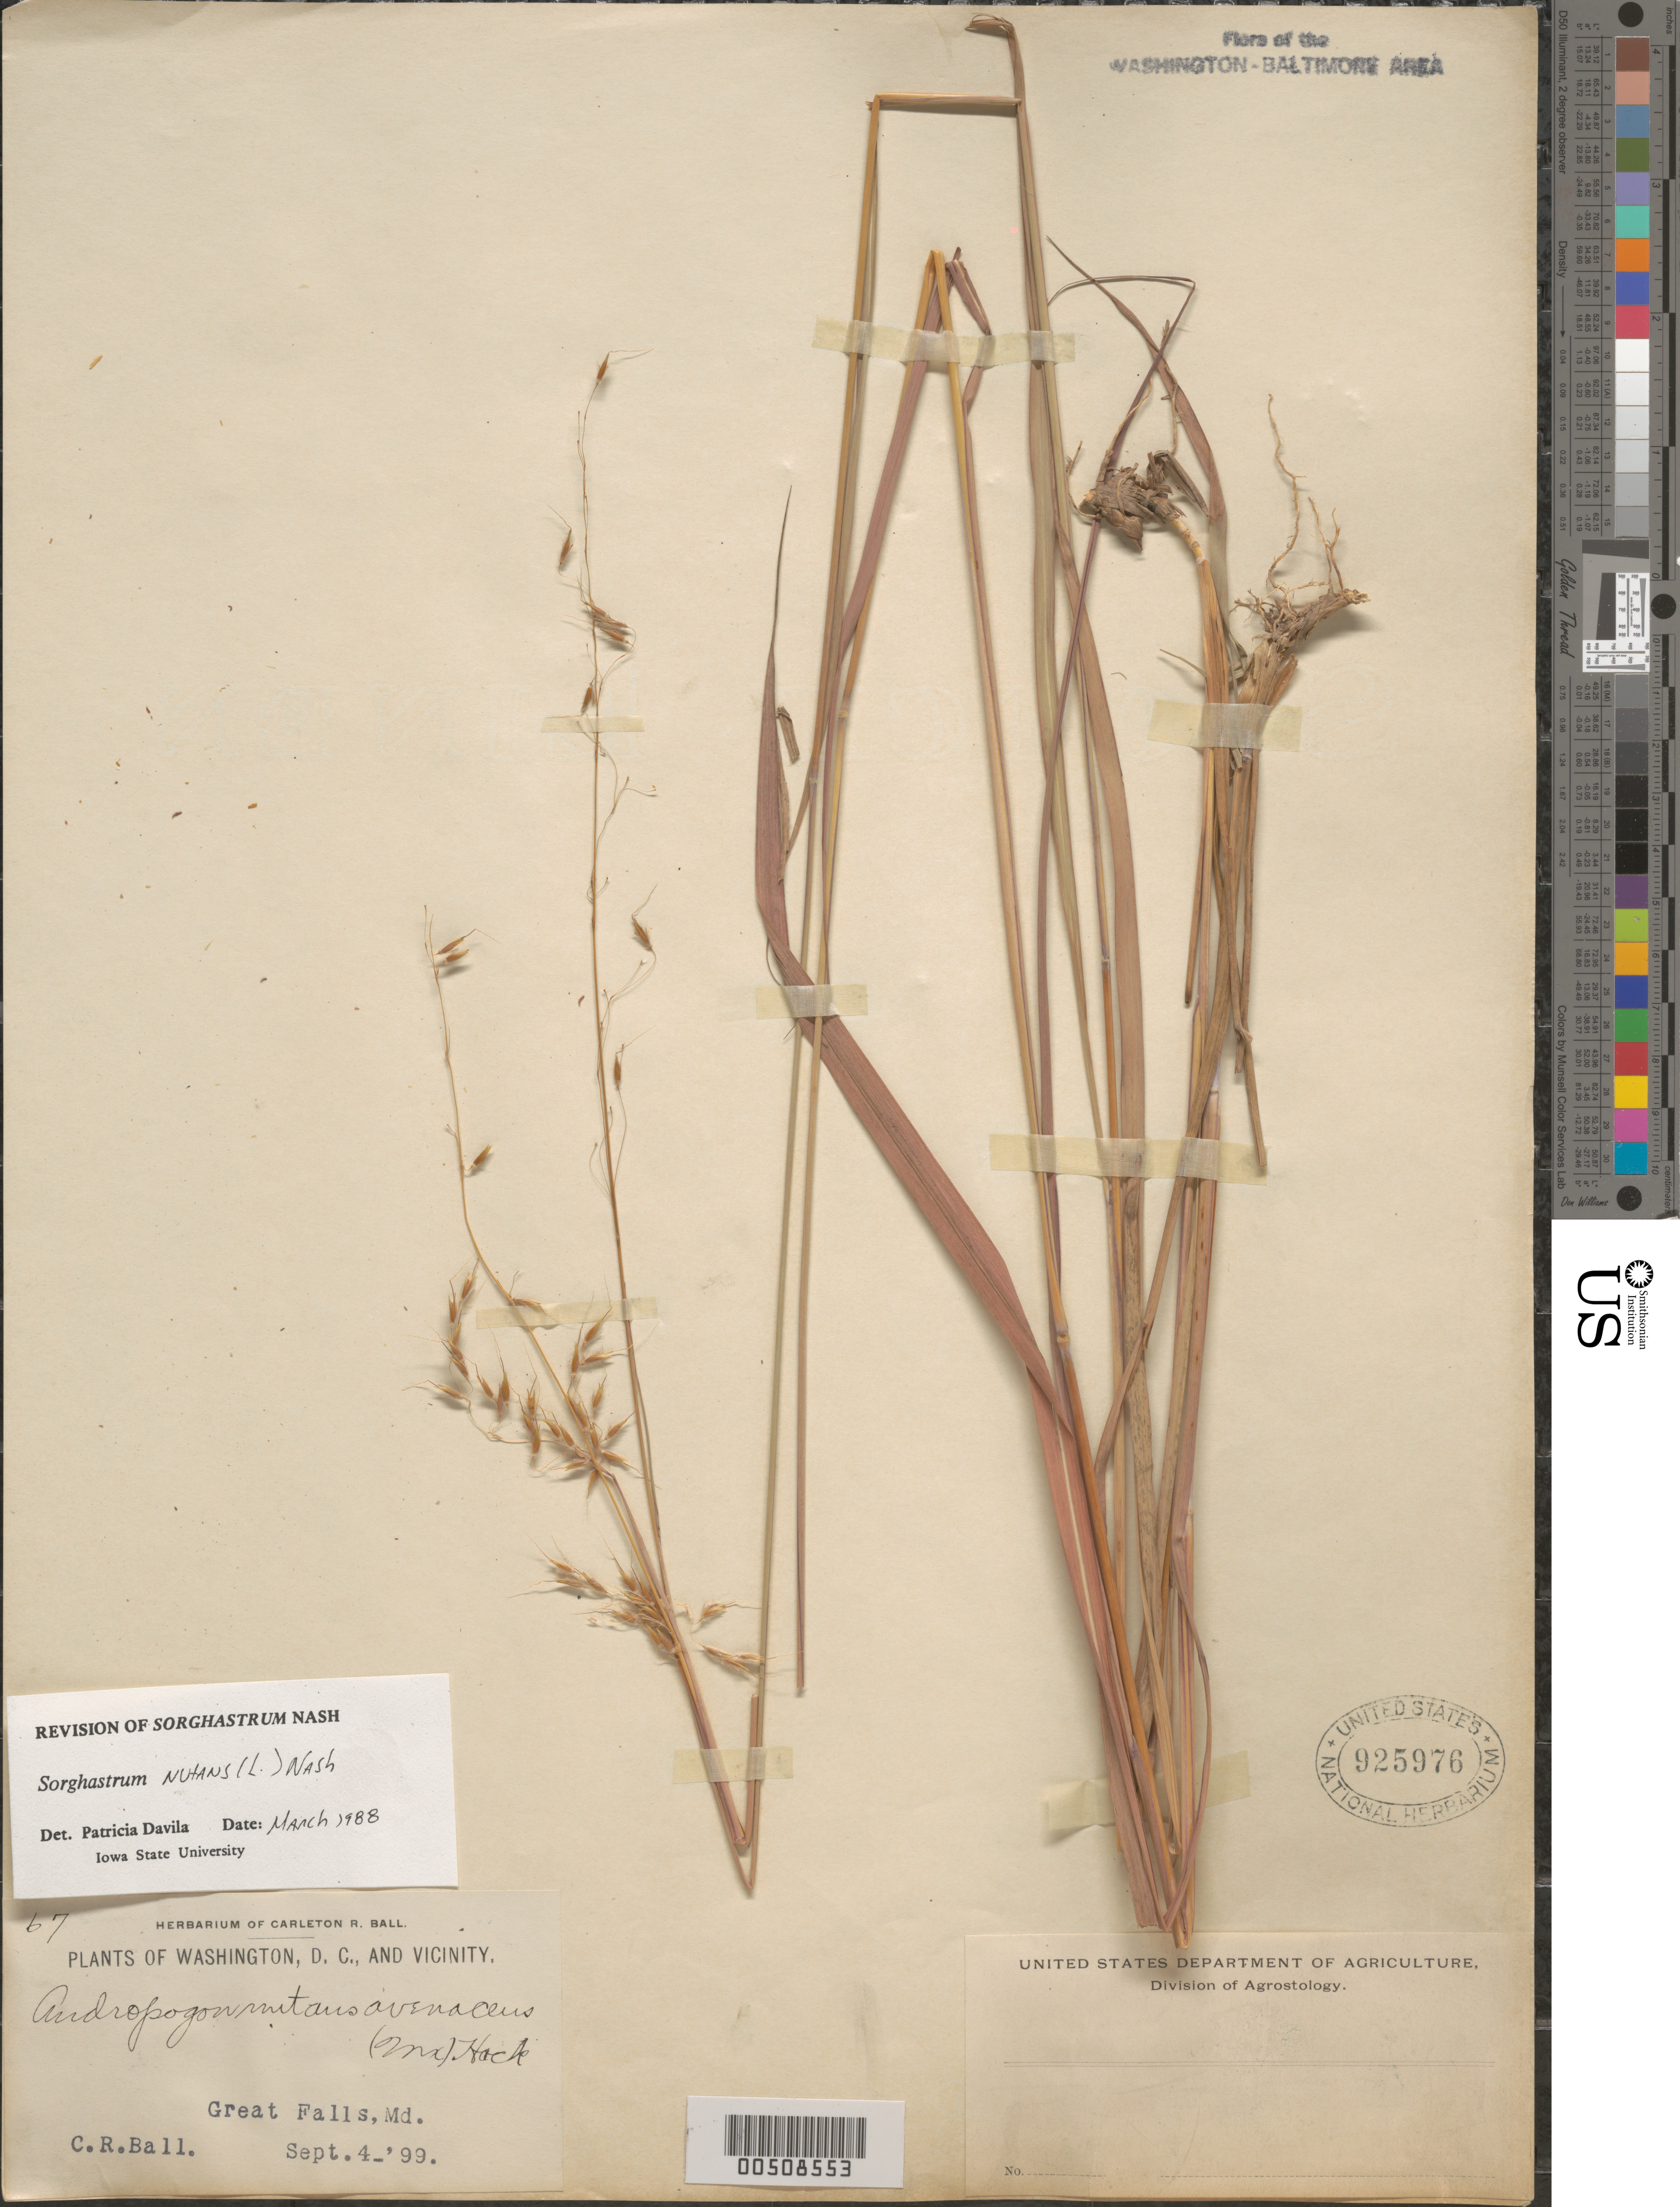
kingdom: Plantae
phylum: Tracheophyta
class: Liliopsida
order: Poales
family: Poaceae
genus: Sorghastrum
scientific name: Sorghastrum nutans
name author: (L.) Nash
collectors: C. R. Ball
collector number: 67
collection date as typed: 04 Sep 1899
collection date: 1899-09-04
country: United States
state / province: Maryland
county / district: Montgomery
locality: Great Falls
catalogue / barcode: US 925976